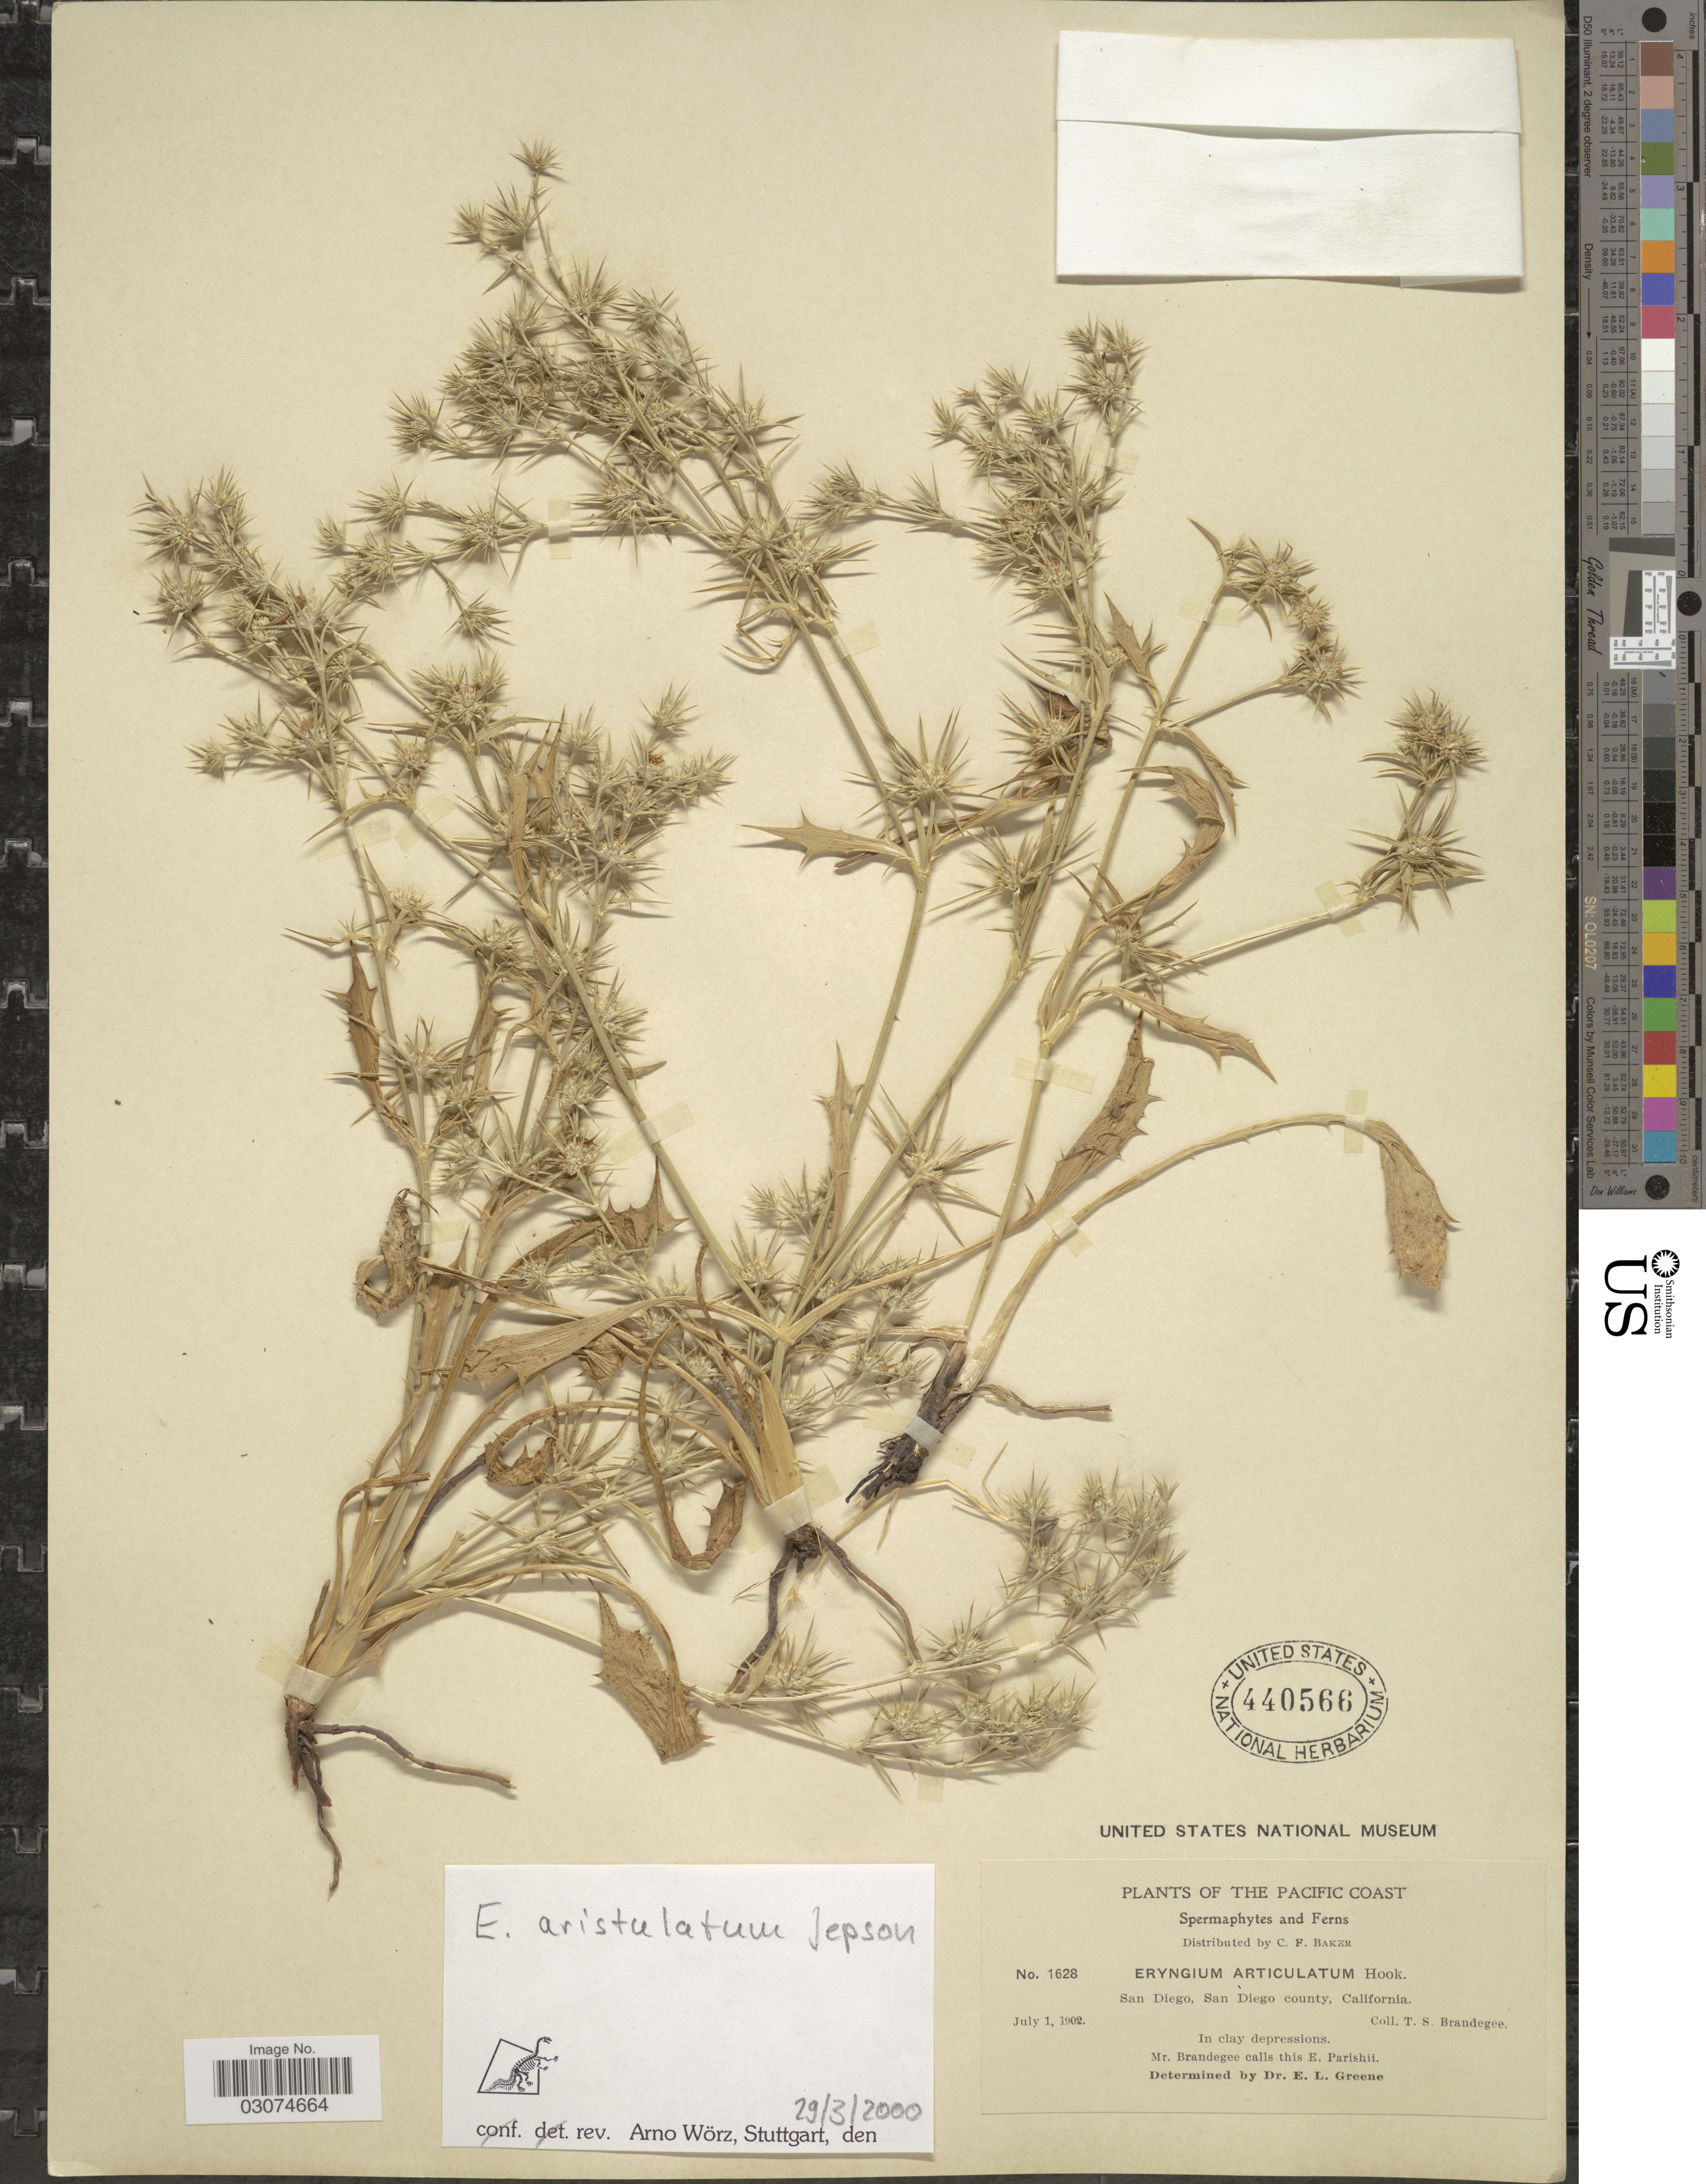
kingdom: Plantae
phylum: Tracheophyta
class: Magnoliopsida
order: Apiales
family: Apiaceae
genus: Eryngium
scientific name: Eryngium aristulatum var. aristulatum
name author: Jeps.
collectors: T. S. Brandegee (herbarium)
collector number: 1628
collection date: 1902-07-01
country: United States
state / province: California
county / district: San Diego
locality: The Pacific Coast. San Diego, San Diego county.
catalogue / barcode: US 440566